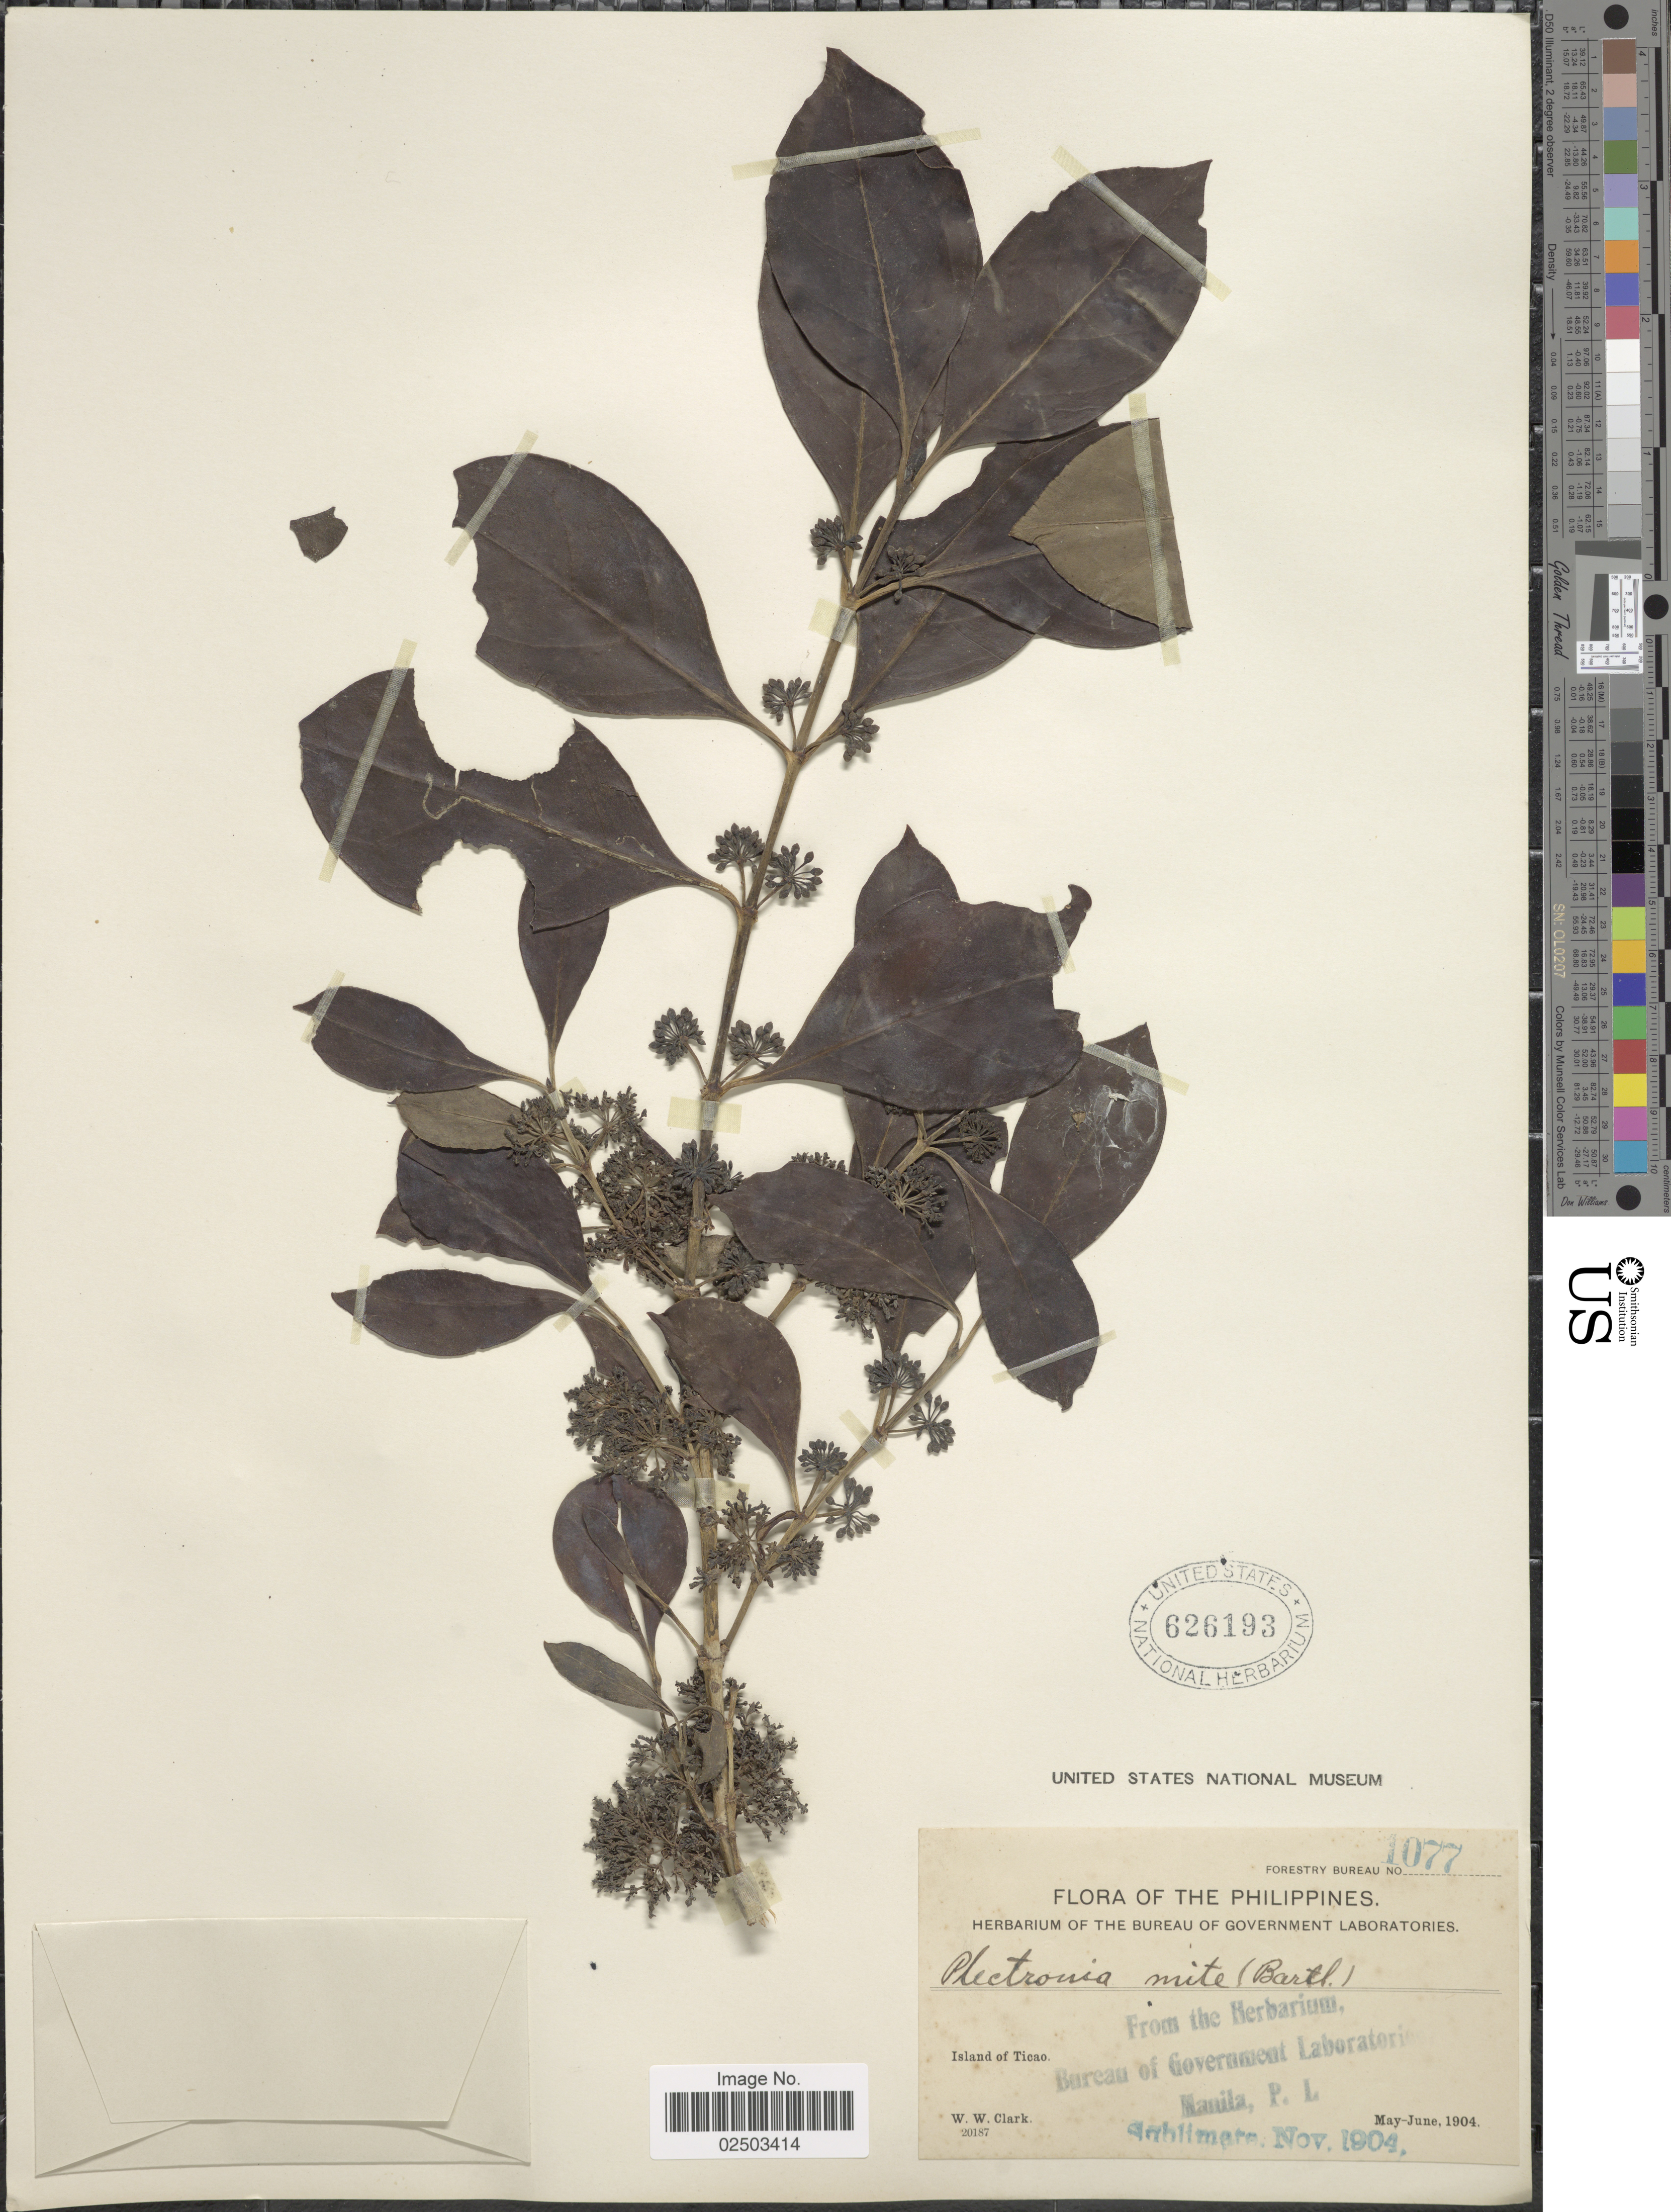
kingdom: Plantae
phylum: Tracheophyta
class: Magnoliopsida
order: Gentianales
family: Rubiaceae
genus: Canthium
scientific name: Canthium gynochthodes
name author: Baill.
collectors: W. W. Clark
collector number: Forestry Bureau 1077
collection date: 1904-05/1944-06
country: Philippines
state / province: Bicol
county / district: Masbate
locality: Island of Ticao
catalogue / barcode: US 626193